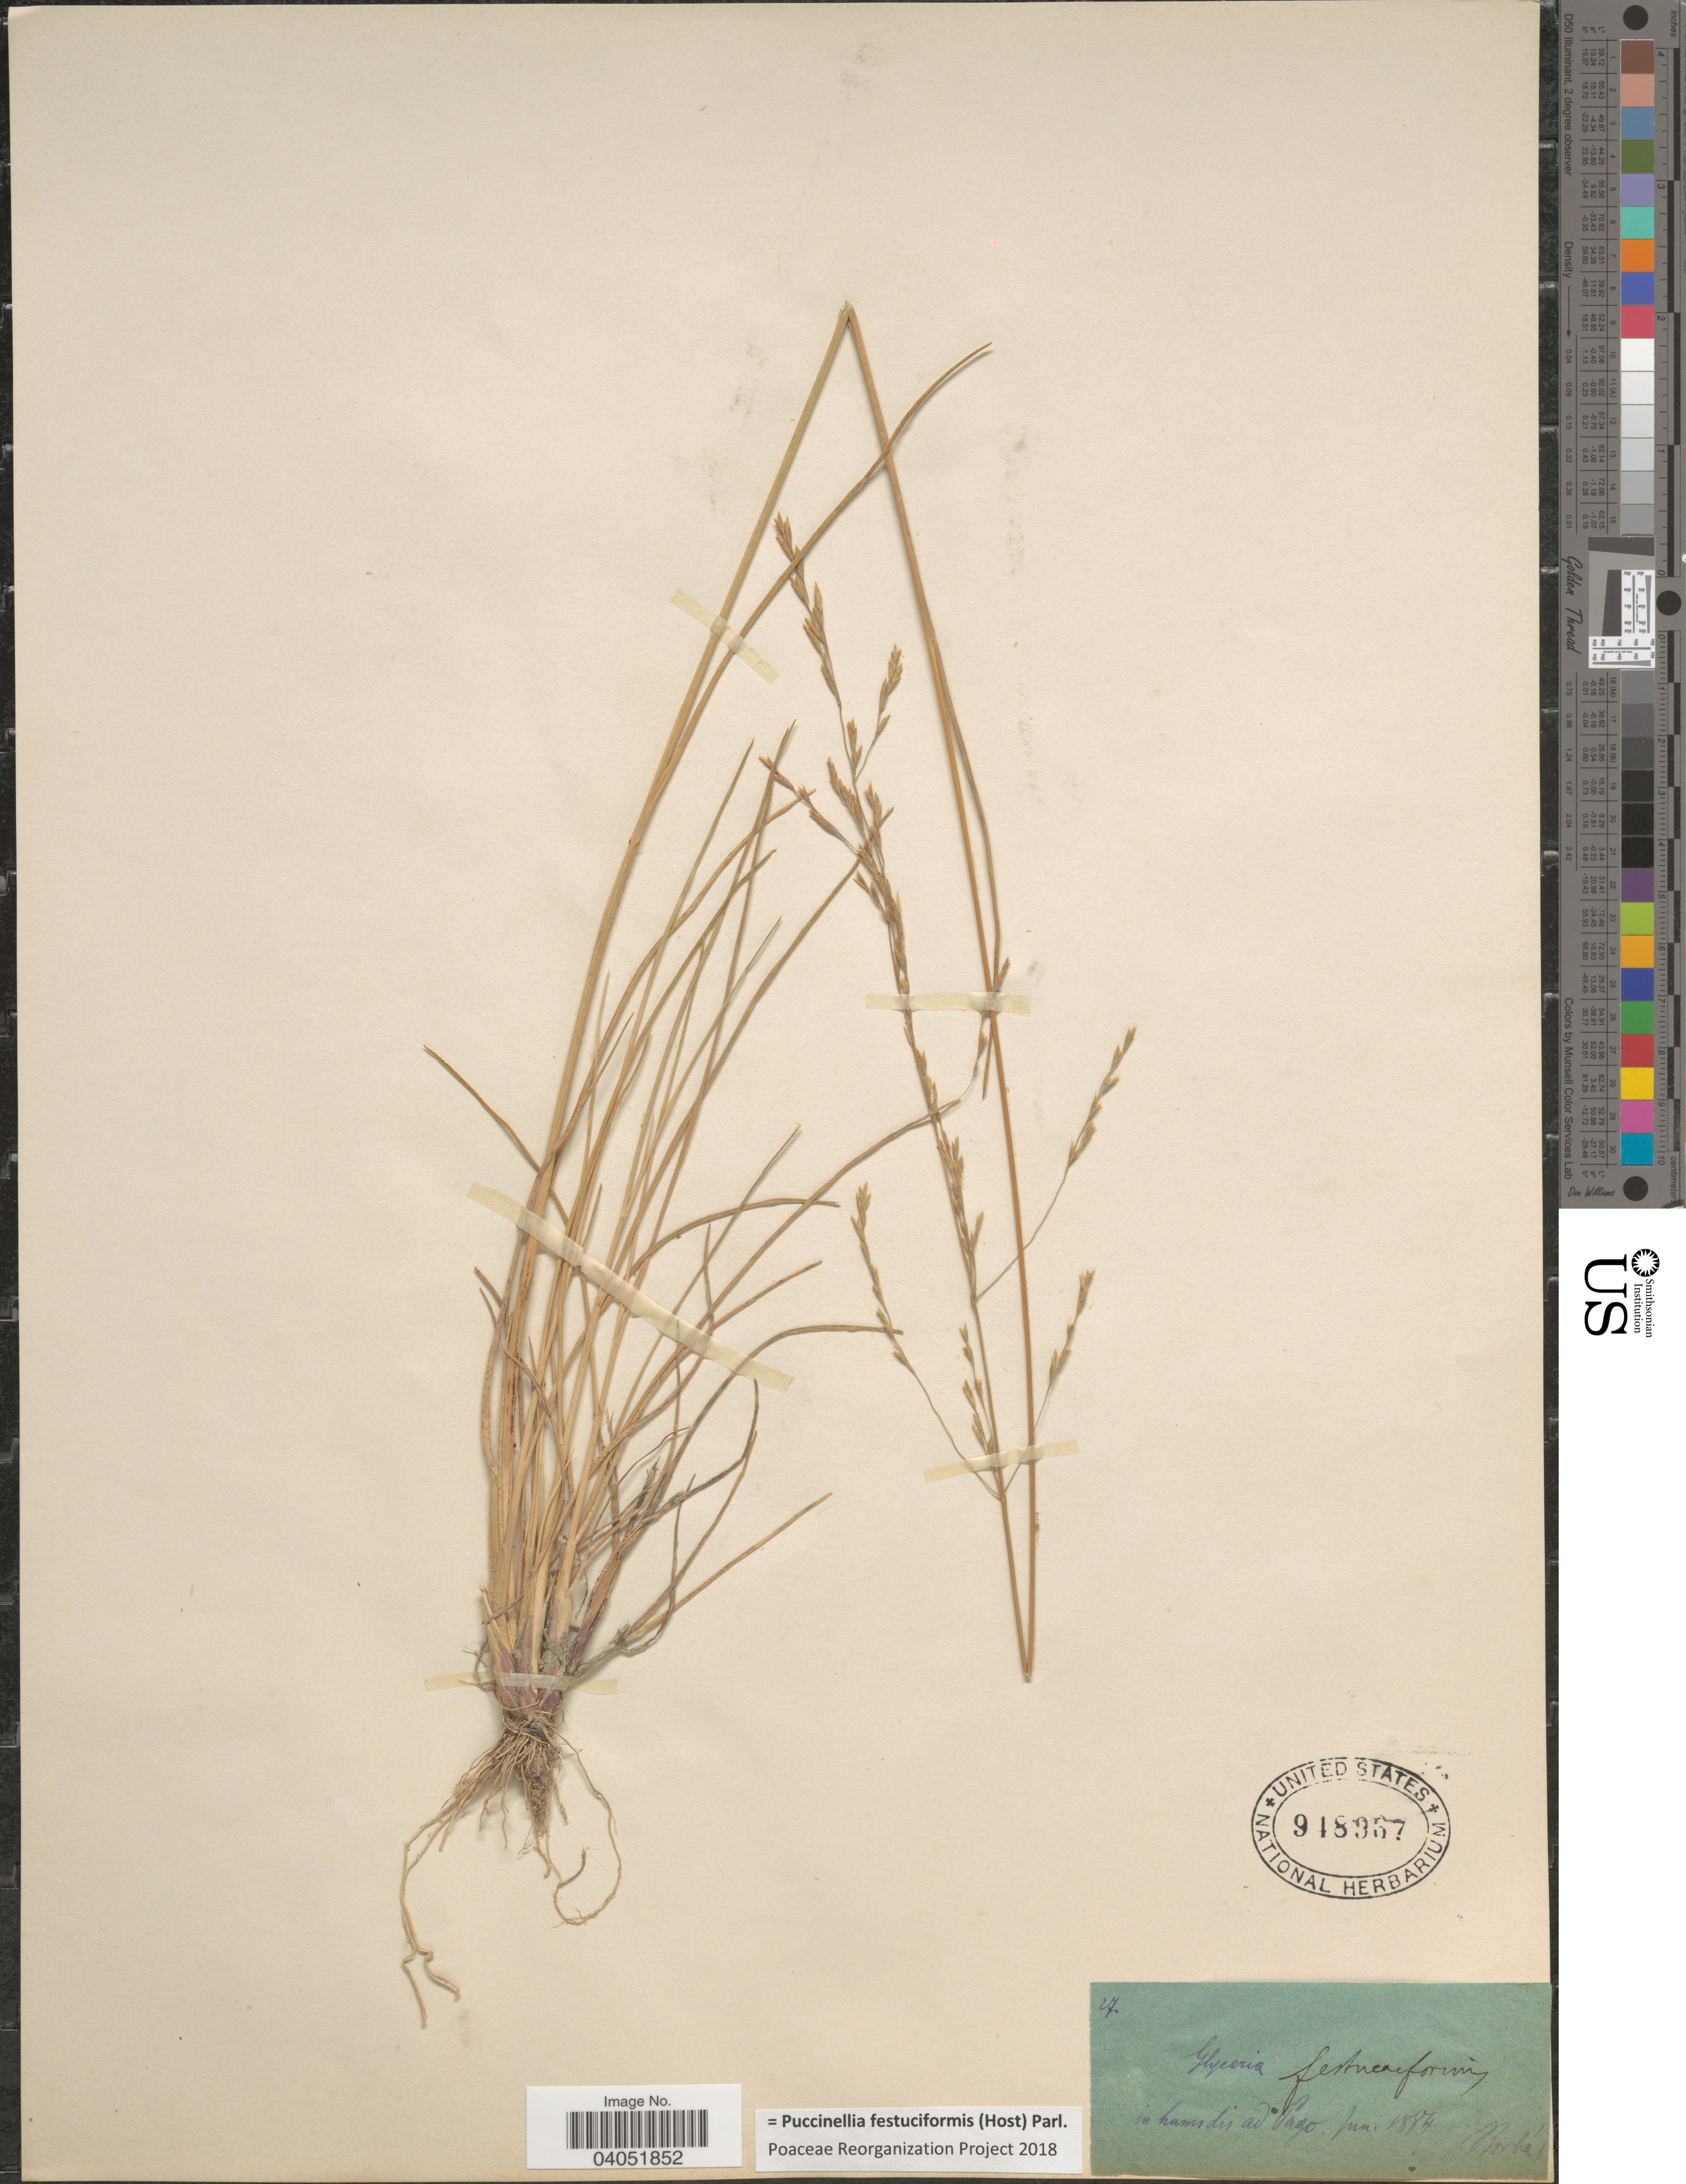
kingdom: Plantae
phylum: Tracheophyta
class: Liliopsida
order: Poales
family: Poaceae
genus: Puccinellia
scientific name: Puccinellia festuciformis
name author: (Host) Parl.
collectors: V. von Borbás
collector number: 27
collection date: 1884-06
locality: In humidis ad Pago.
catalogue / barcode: US 948967